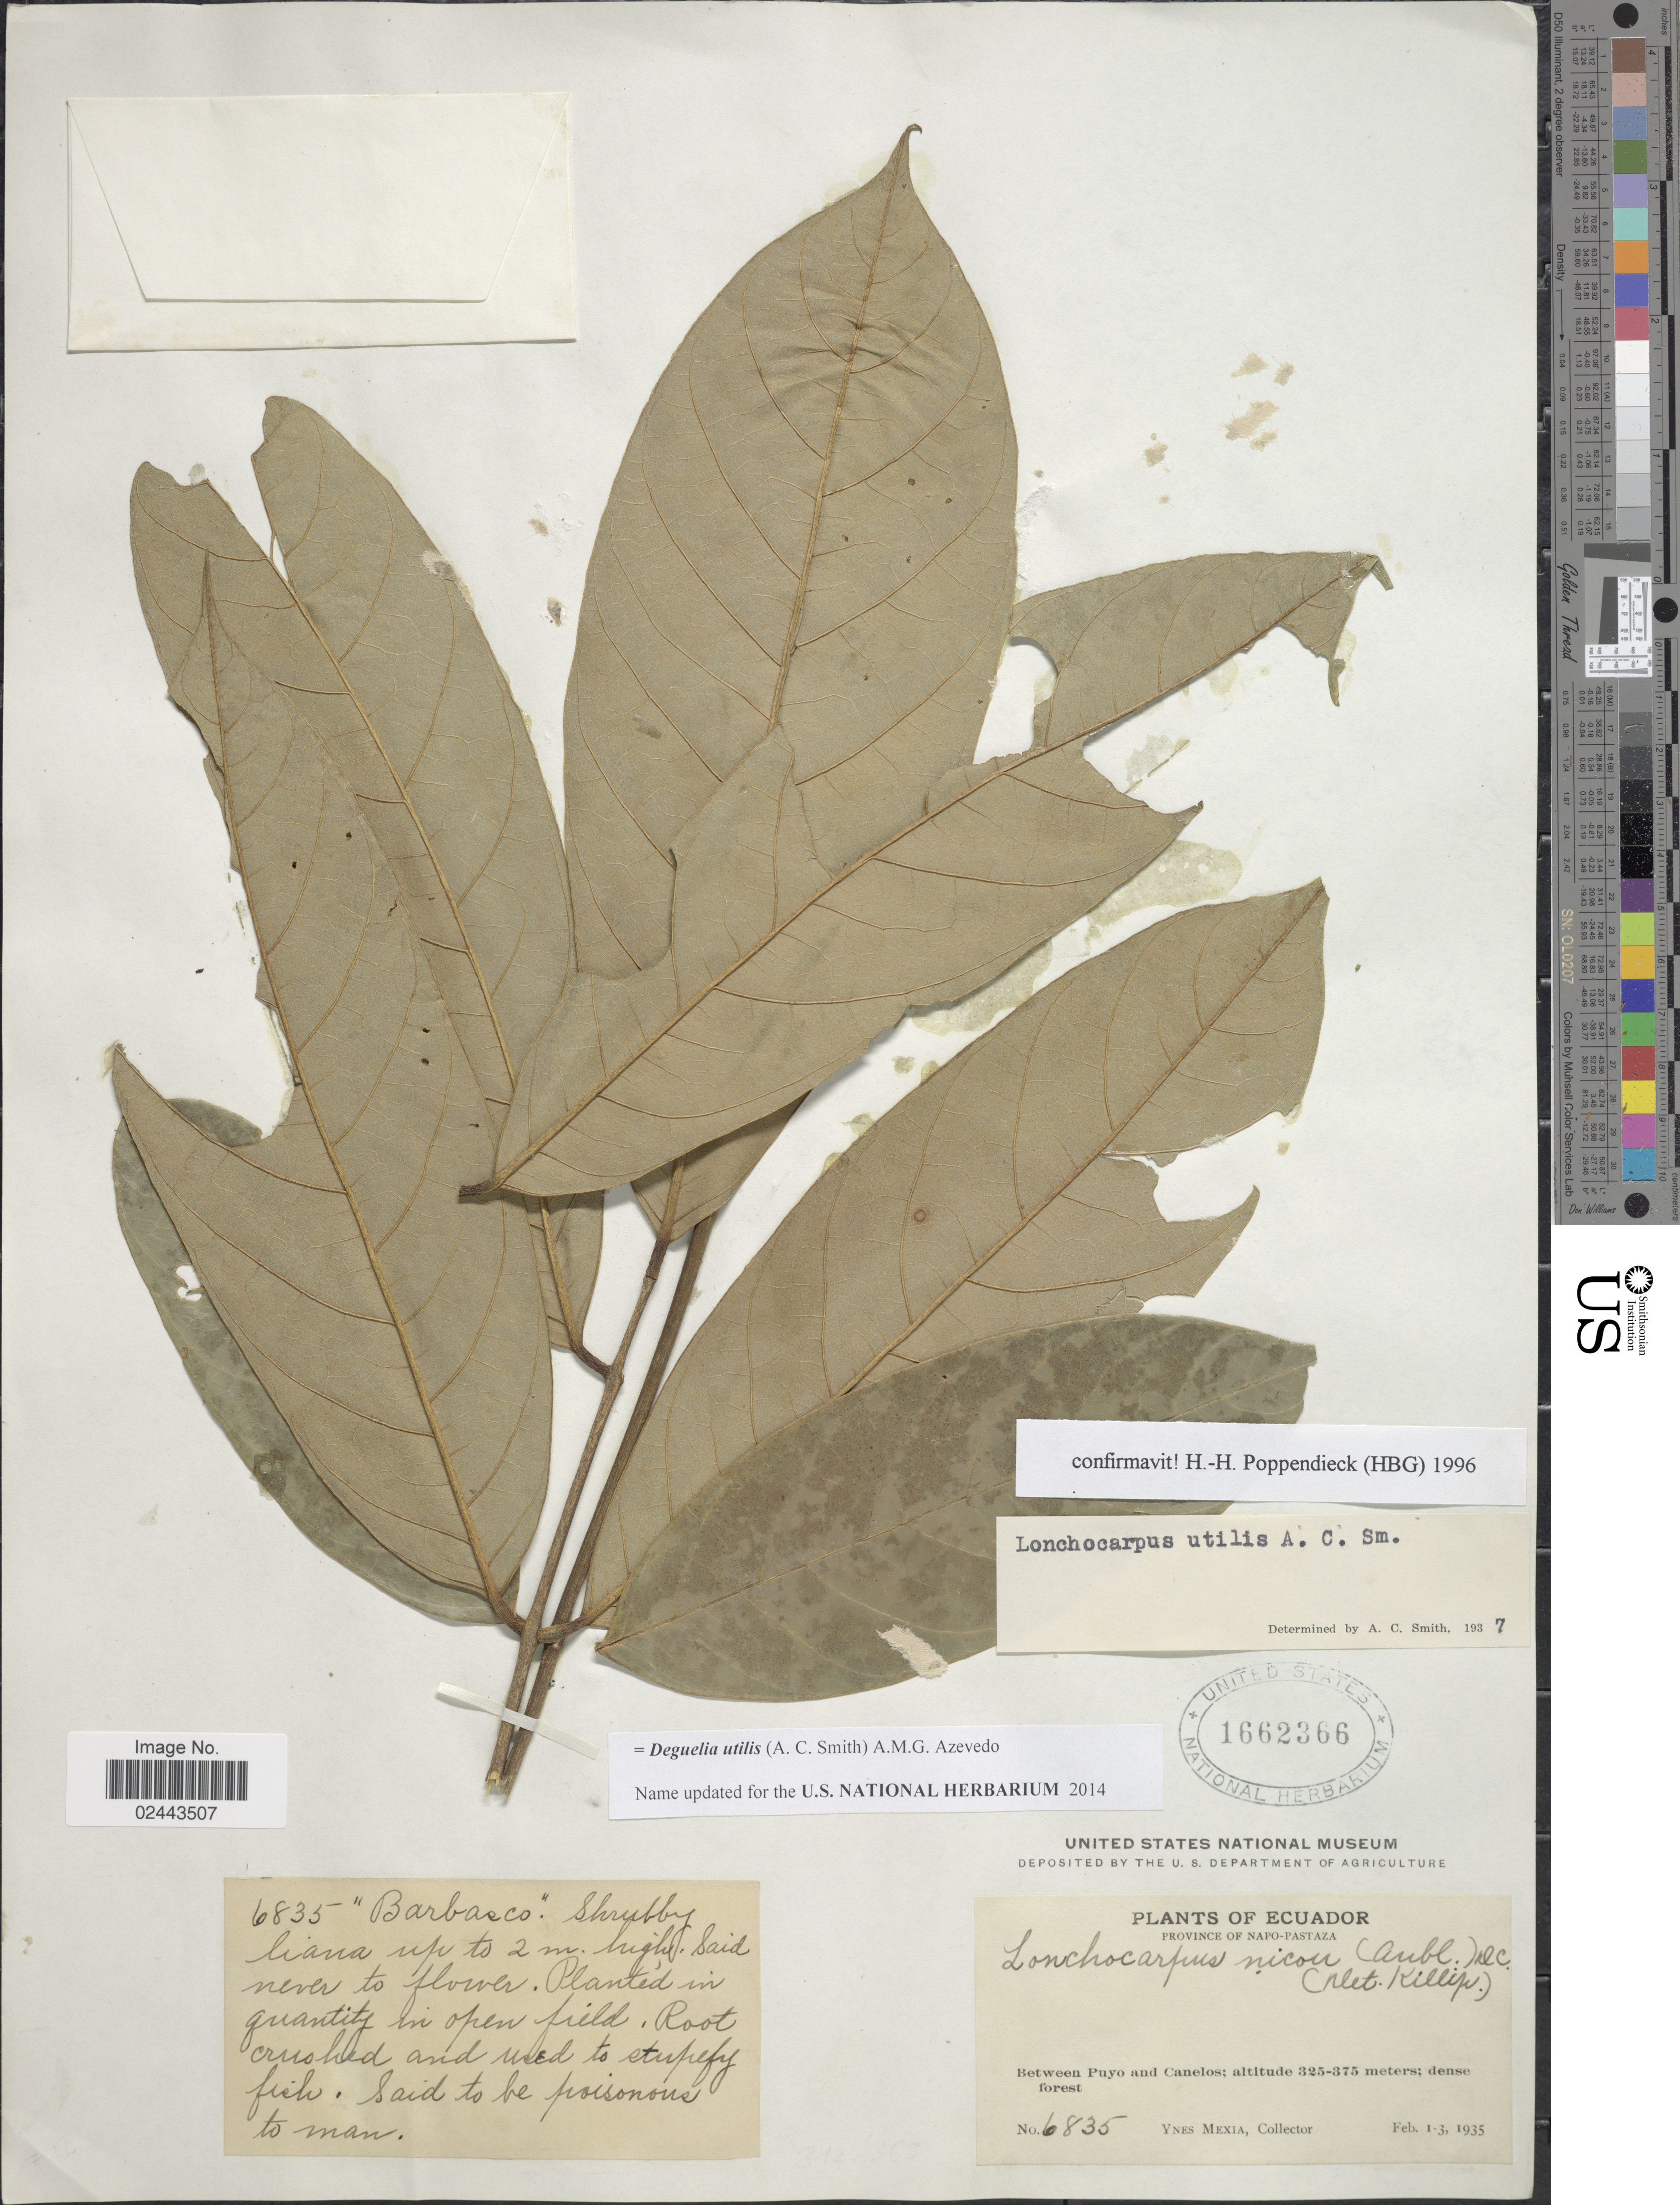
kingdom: Plantae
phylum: Tracheophyta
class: Magnoliopsida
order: Fabales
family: Fabaceae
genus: Deguelia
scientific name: Deguelia utilis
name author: (A.C. Sm.) A.M.G. Azevedo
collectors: Y. Mexia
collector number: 6835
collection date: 1935-02-01/1935-02-03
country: Ecuador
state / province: Napo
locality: Province of Napo-Pastaza, between Puyo and Canelos; dense forest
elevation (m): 325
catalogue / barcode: US 1662366